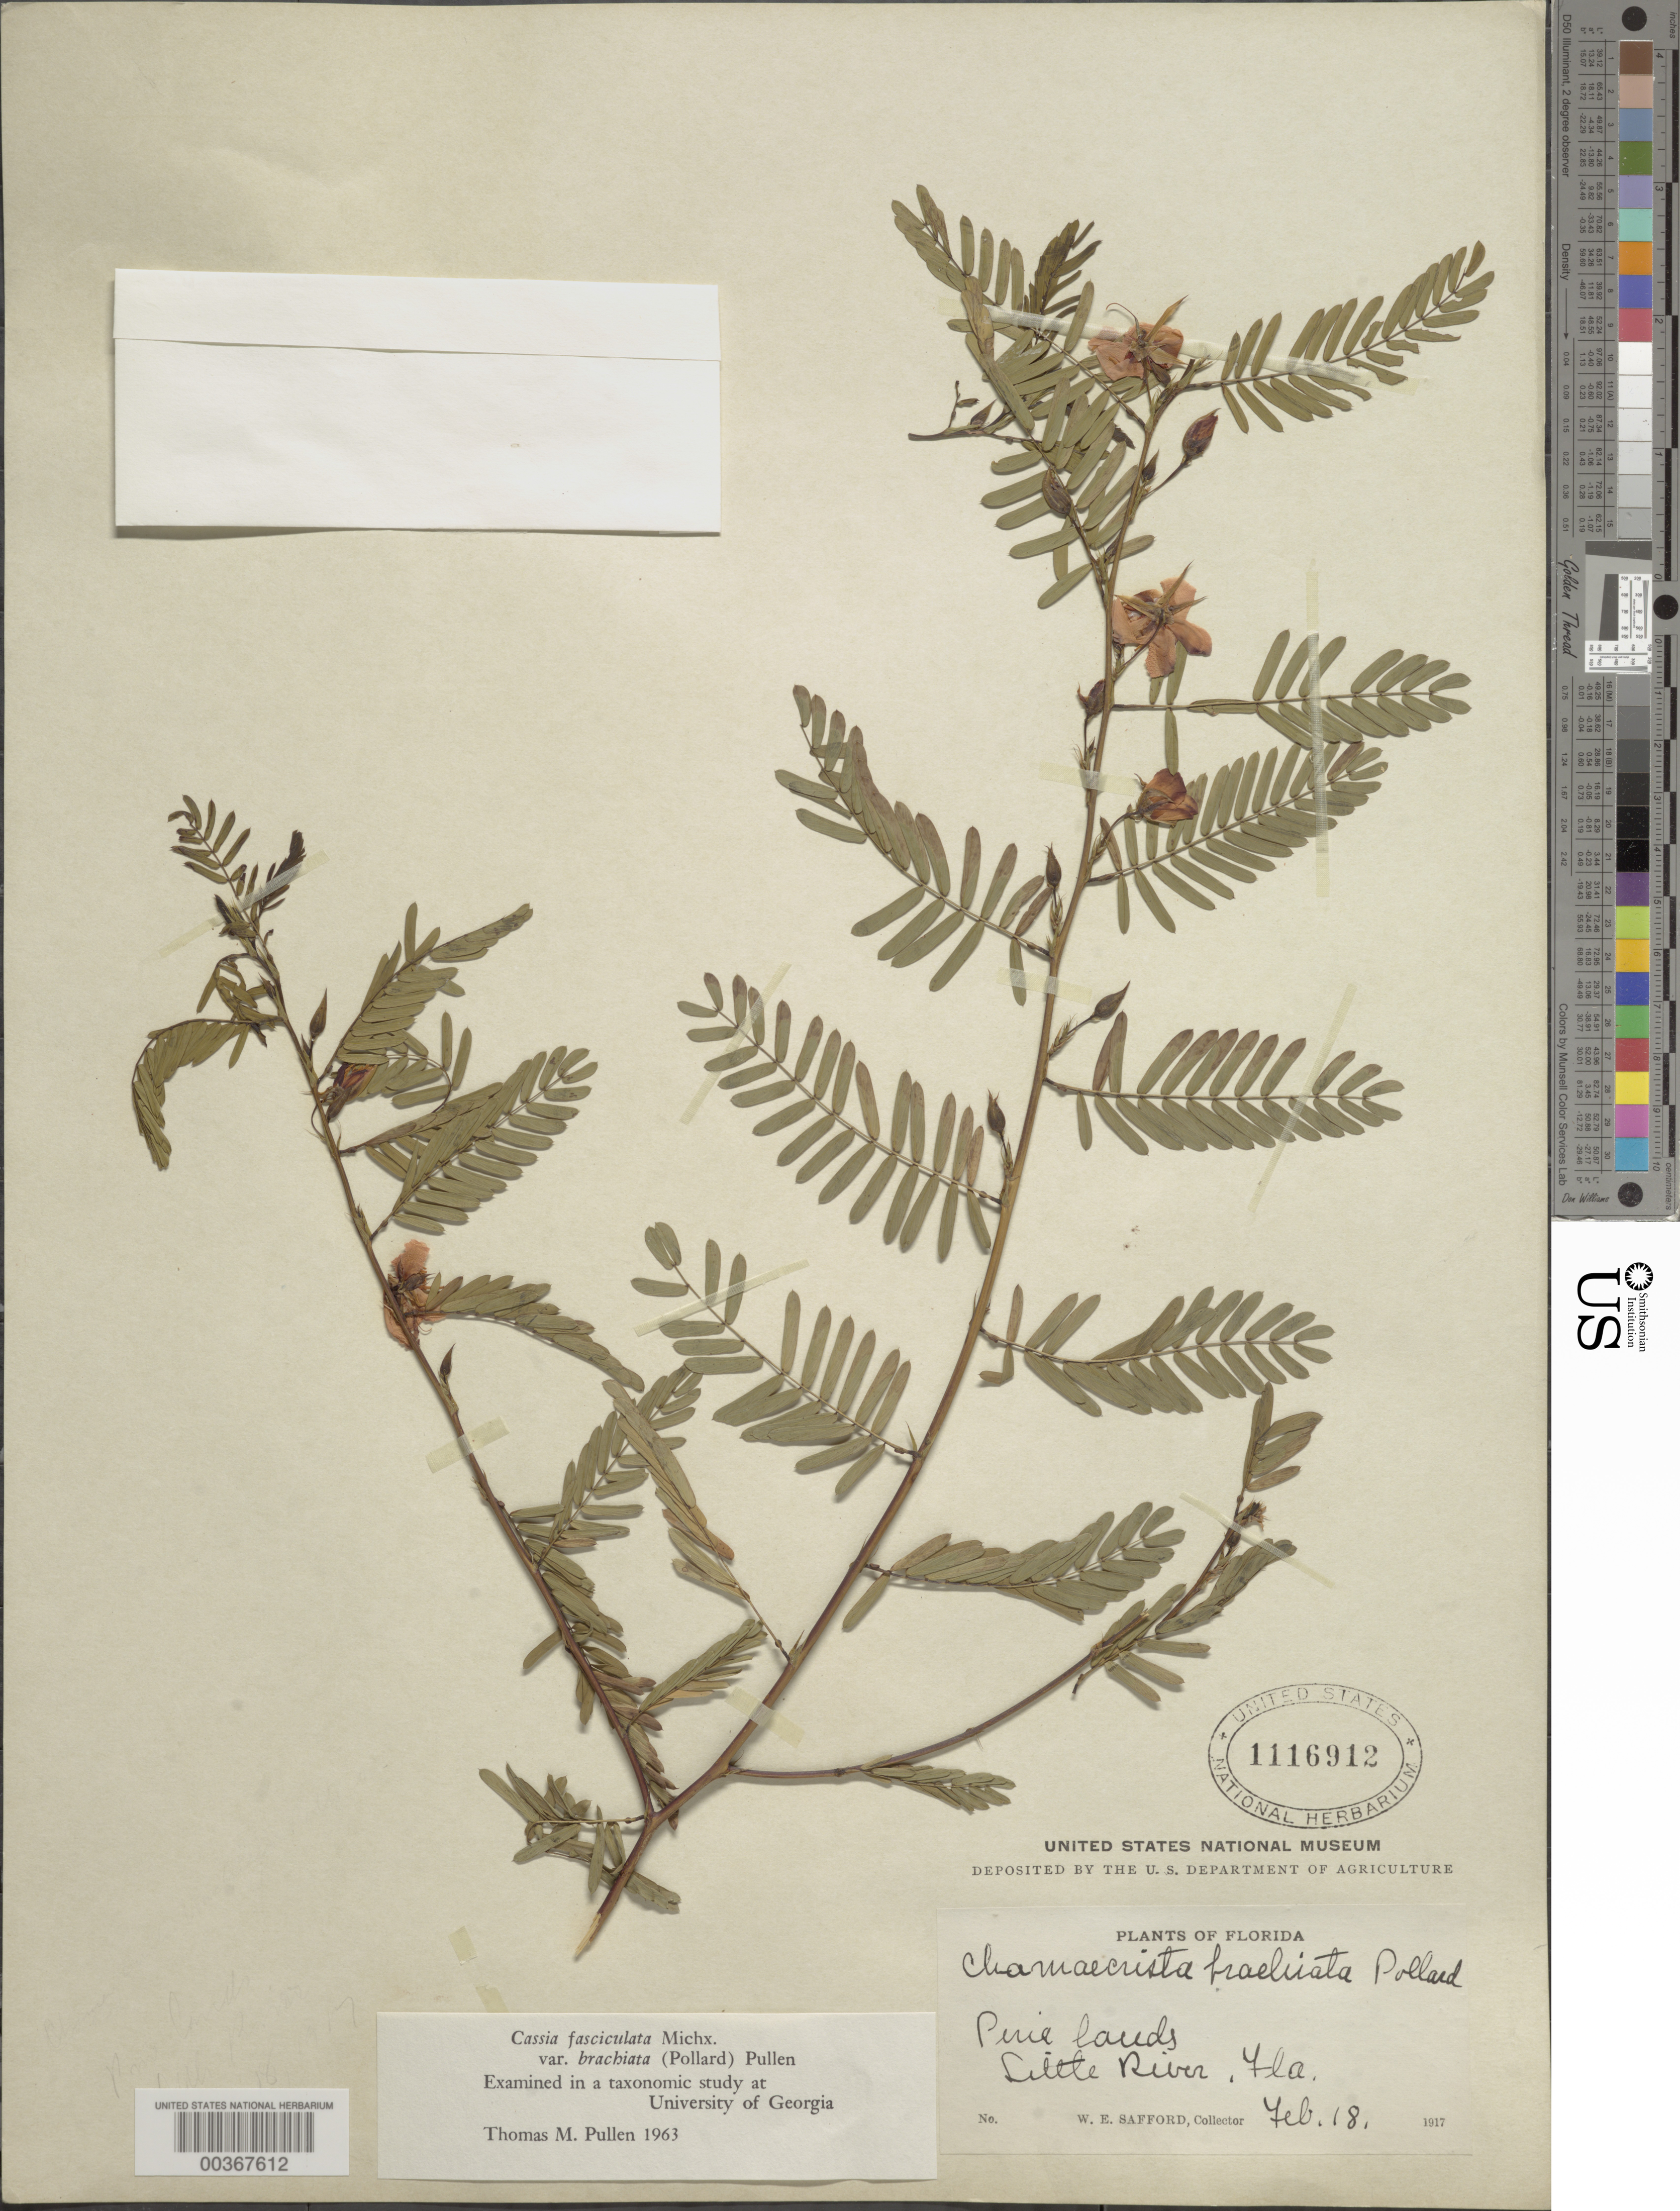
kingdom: Plantae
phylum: Tracheophyta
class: Magnoliopsida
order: Fabales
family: Fabaceae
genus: Chamaecrista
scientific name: Chamaecrista fasciculata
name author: (Michx.) Greene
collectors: W. E. Safford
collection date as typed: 18 Feb 1917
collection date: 1917-02-18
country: United States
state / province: Florida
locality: Little river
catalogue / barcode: US 1116912